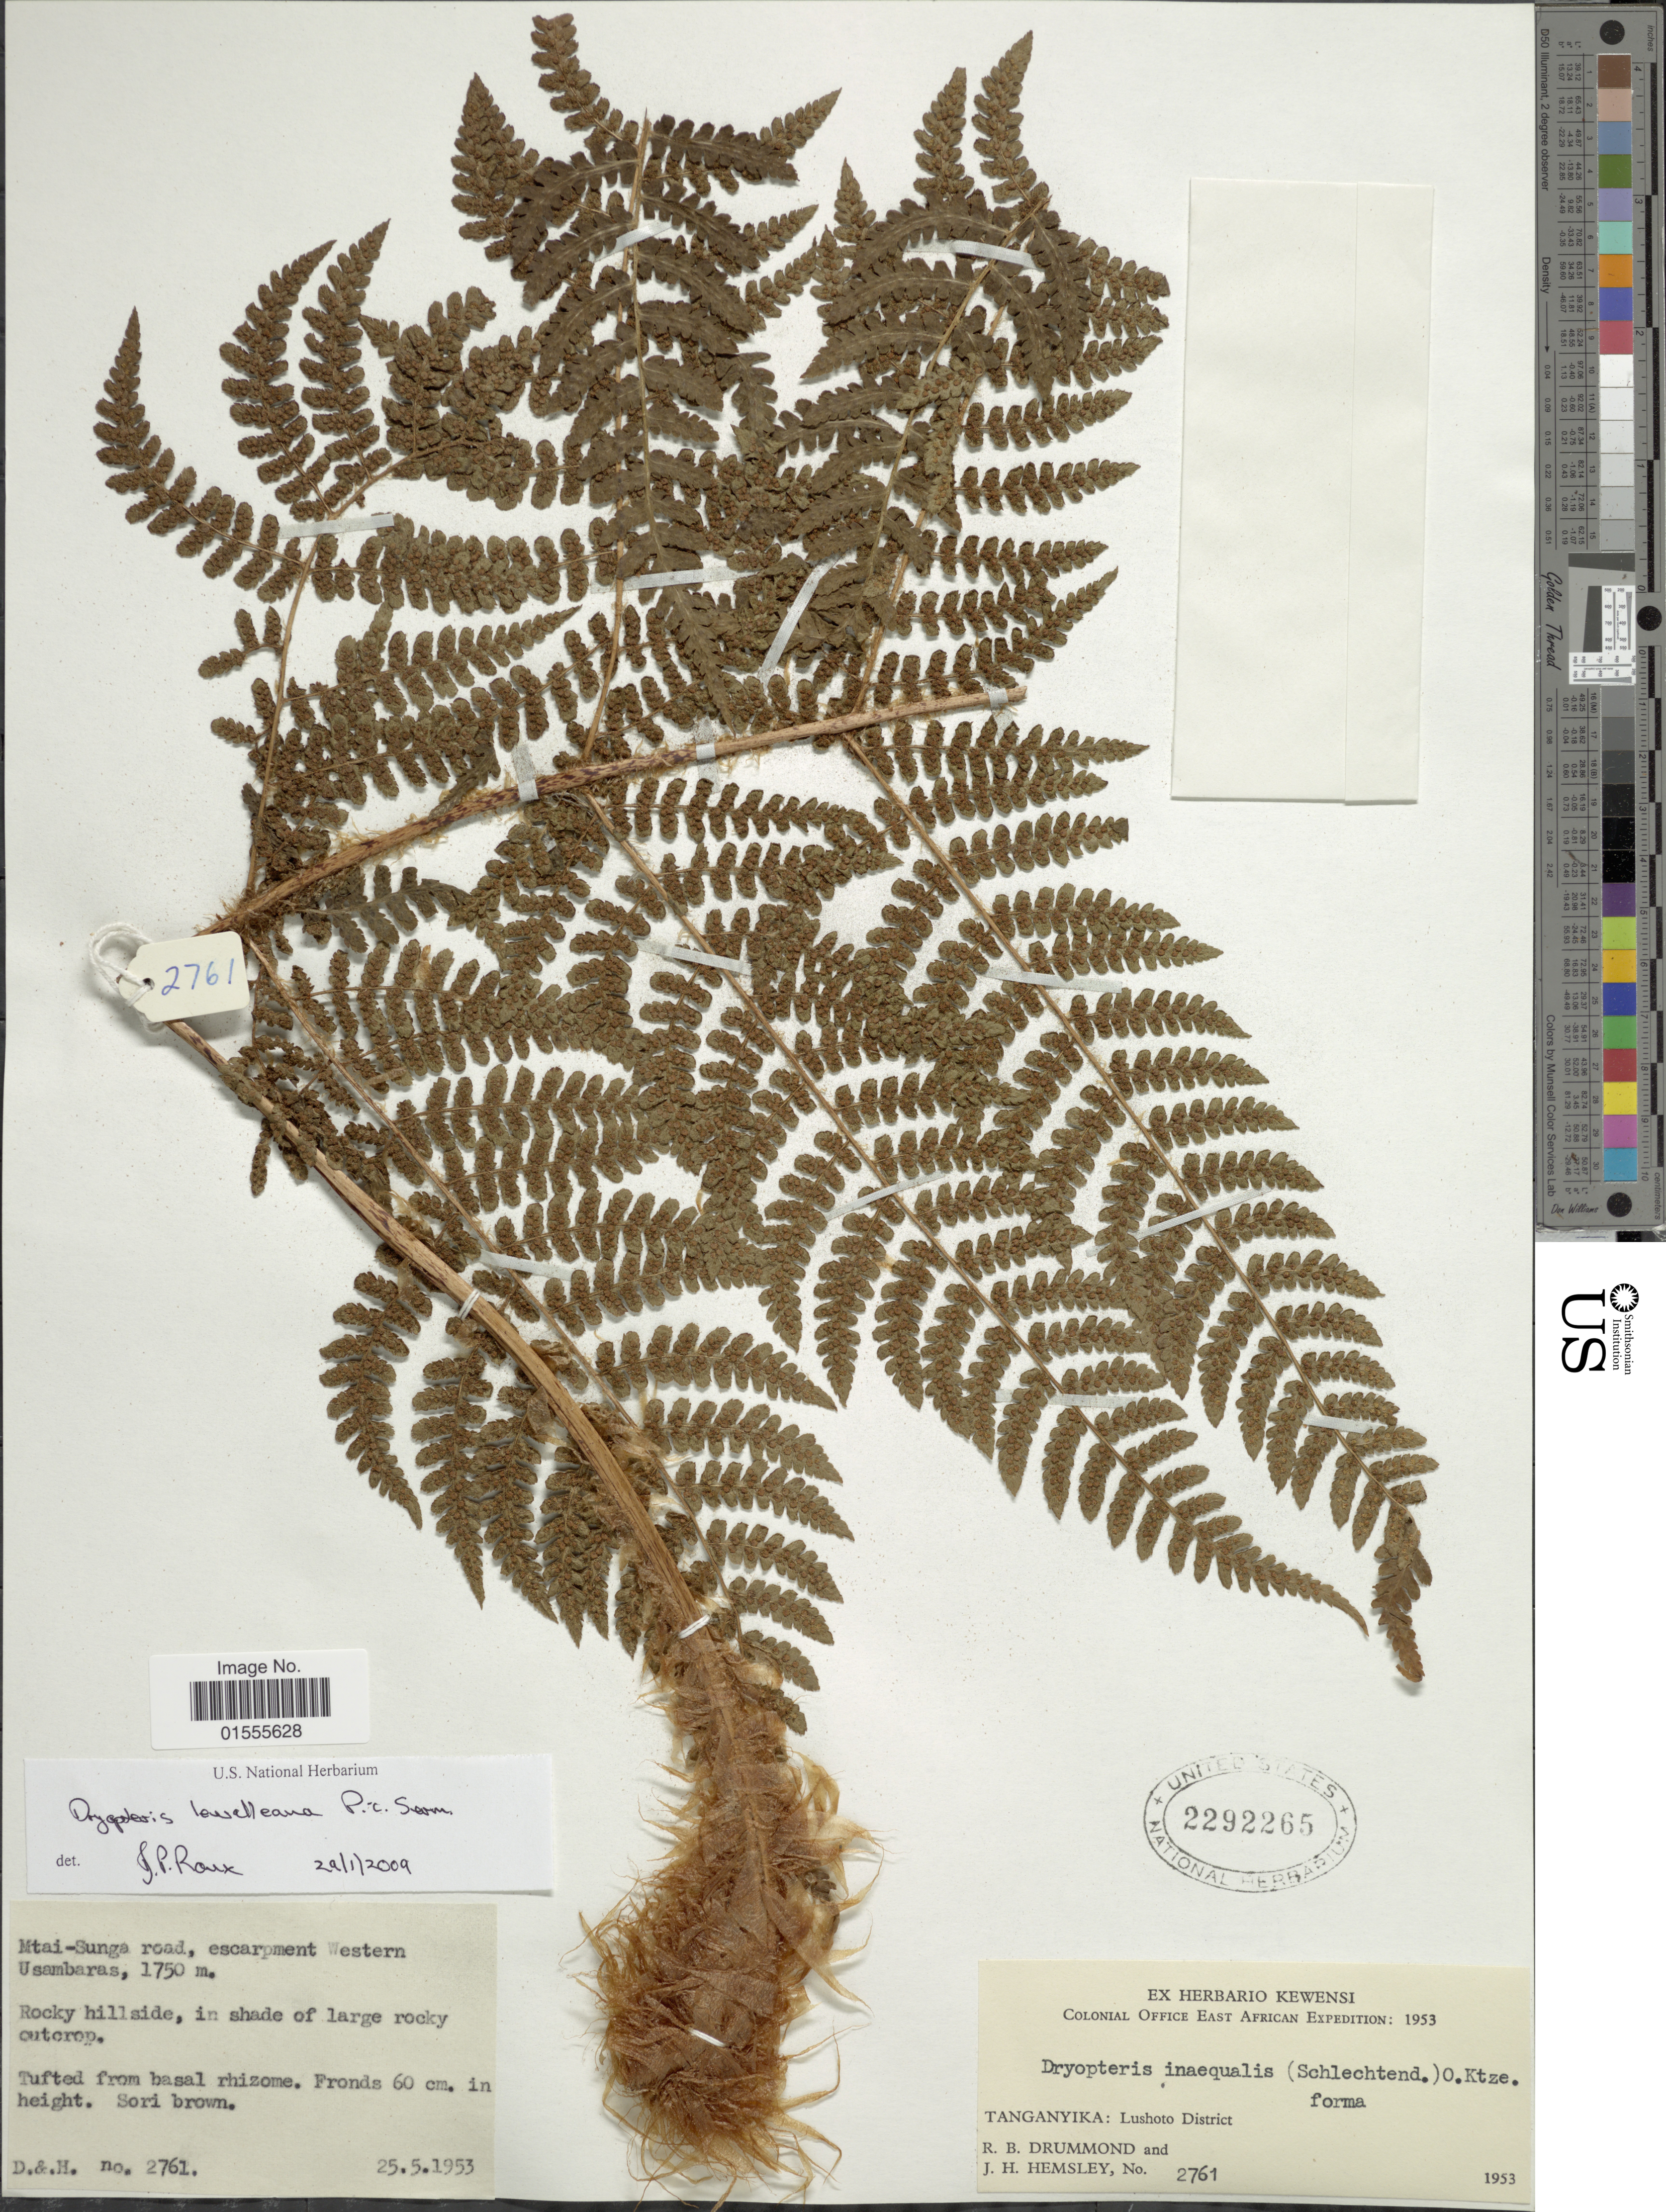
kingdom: Plantae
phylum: Tracheophyta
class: Polypodiopsida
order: Polypodiales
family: Dryopteridaceae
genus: Dryopteris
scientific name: Dryopteris lewalleana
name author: Pic. Serm.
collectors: R. Drummond & J. H. Hemsley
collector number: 2761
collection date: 1953-05-25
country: Tanzania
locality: Tangayika: Lushoto District, Mtai-Sunga road, escarpment Western Usambaras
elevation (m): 1750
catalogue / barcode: US 2292265